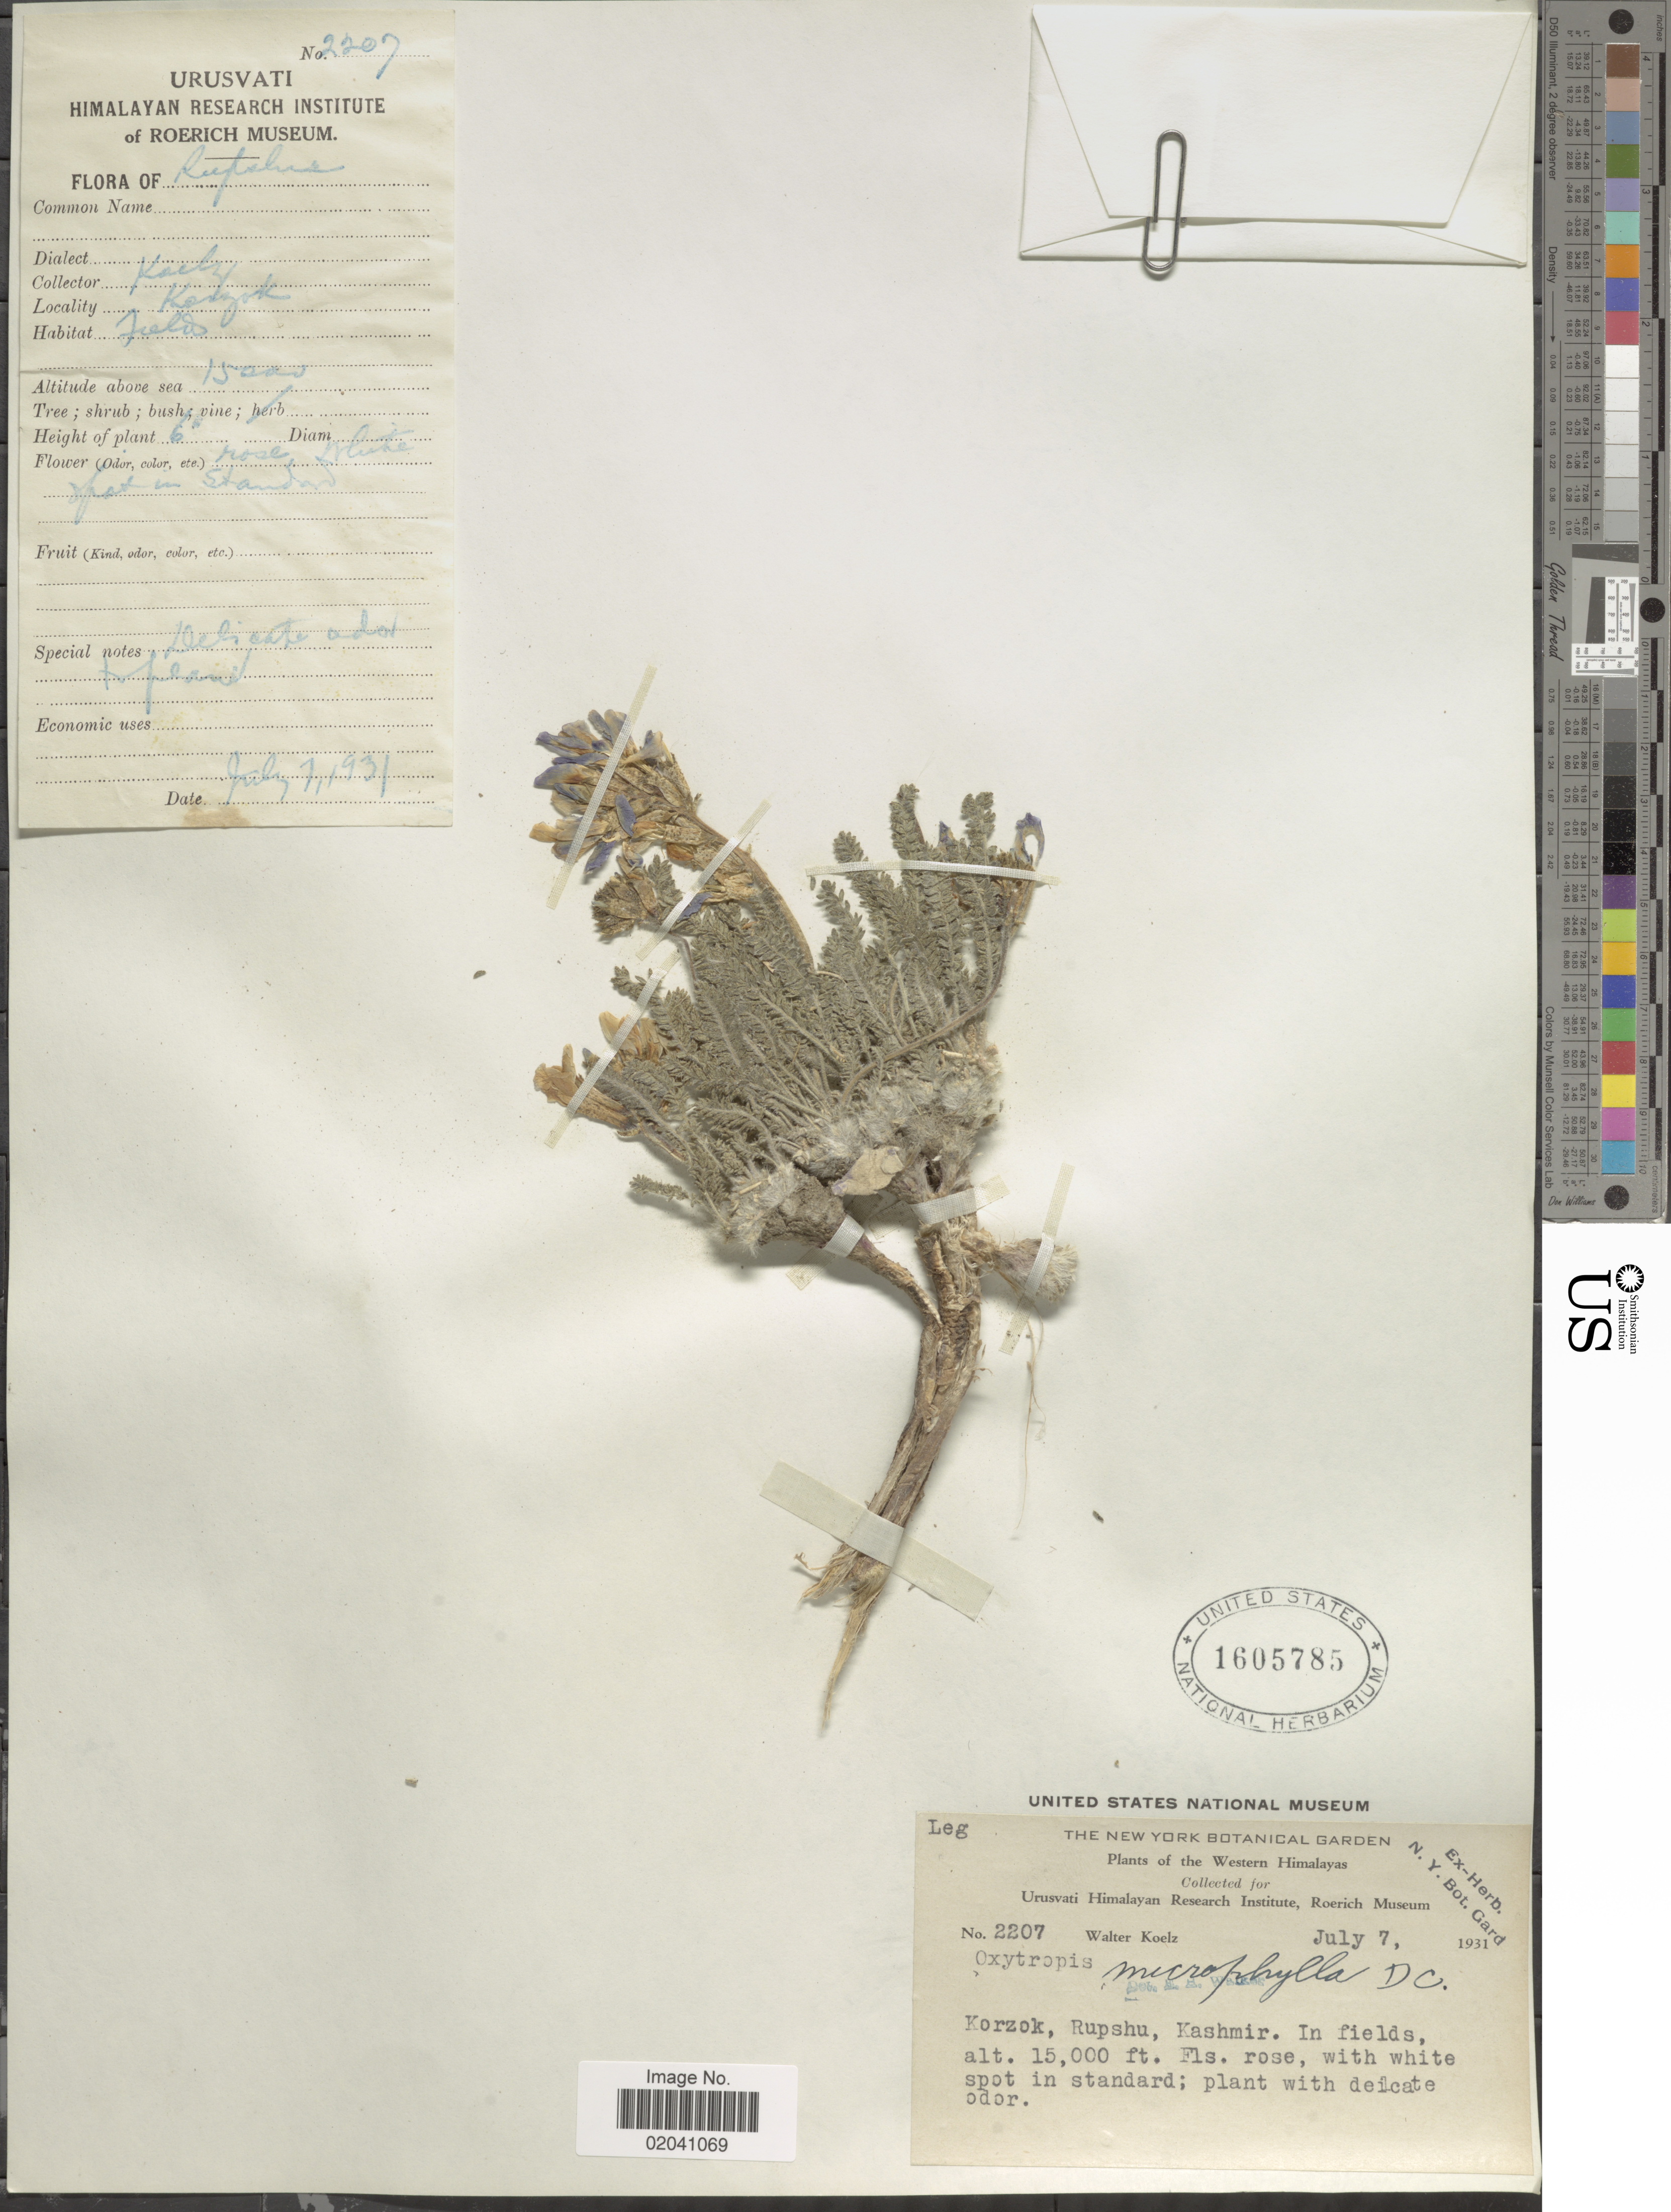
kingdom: Plantae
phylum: Tracheophyta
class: Magnoliopsida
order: Fabales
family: Fabaceae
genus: Oxytropis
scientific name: Oxytropis microphylla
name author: (Pall.) DC.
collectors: W. N. Koelz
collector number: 2207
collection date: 1931-07-07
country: India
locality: Western Himalayas, Korzok, Rupshu, Kashmir, in fields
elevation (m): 4572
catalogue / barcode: US 1605785